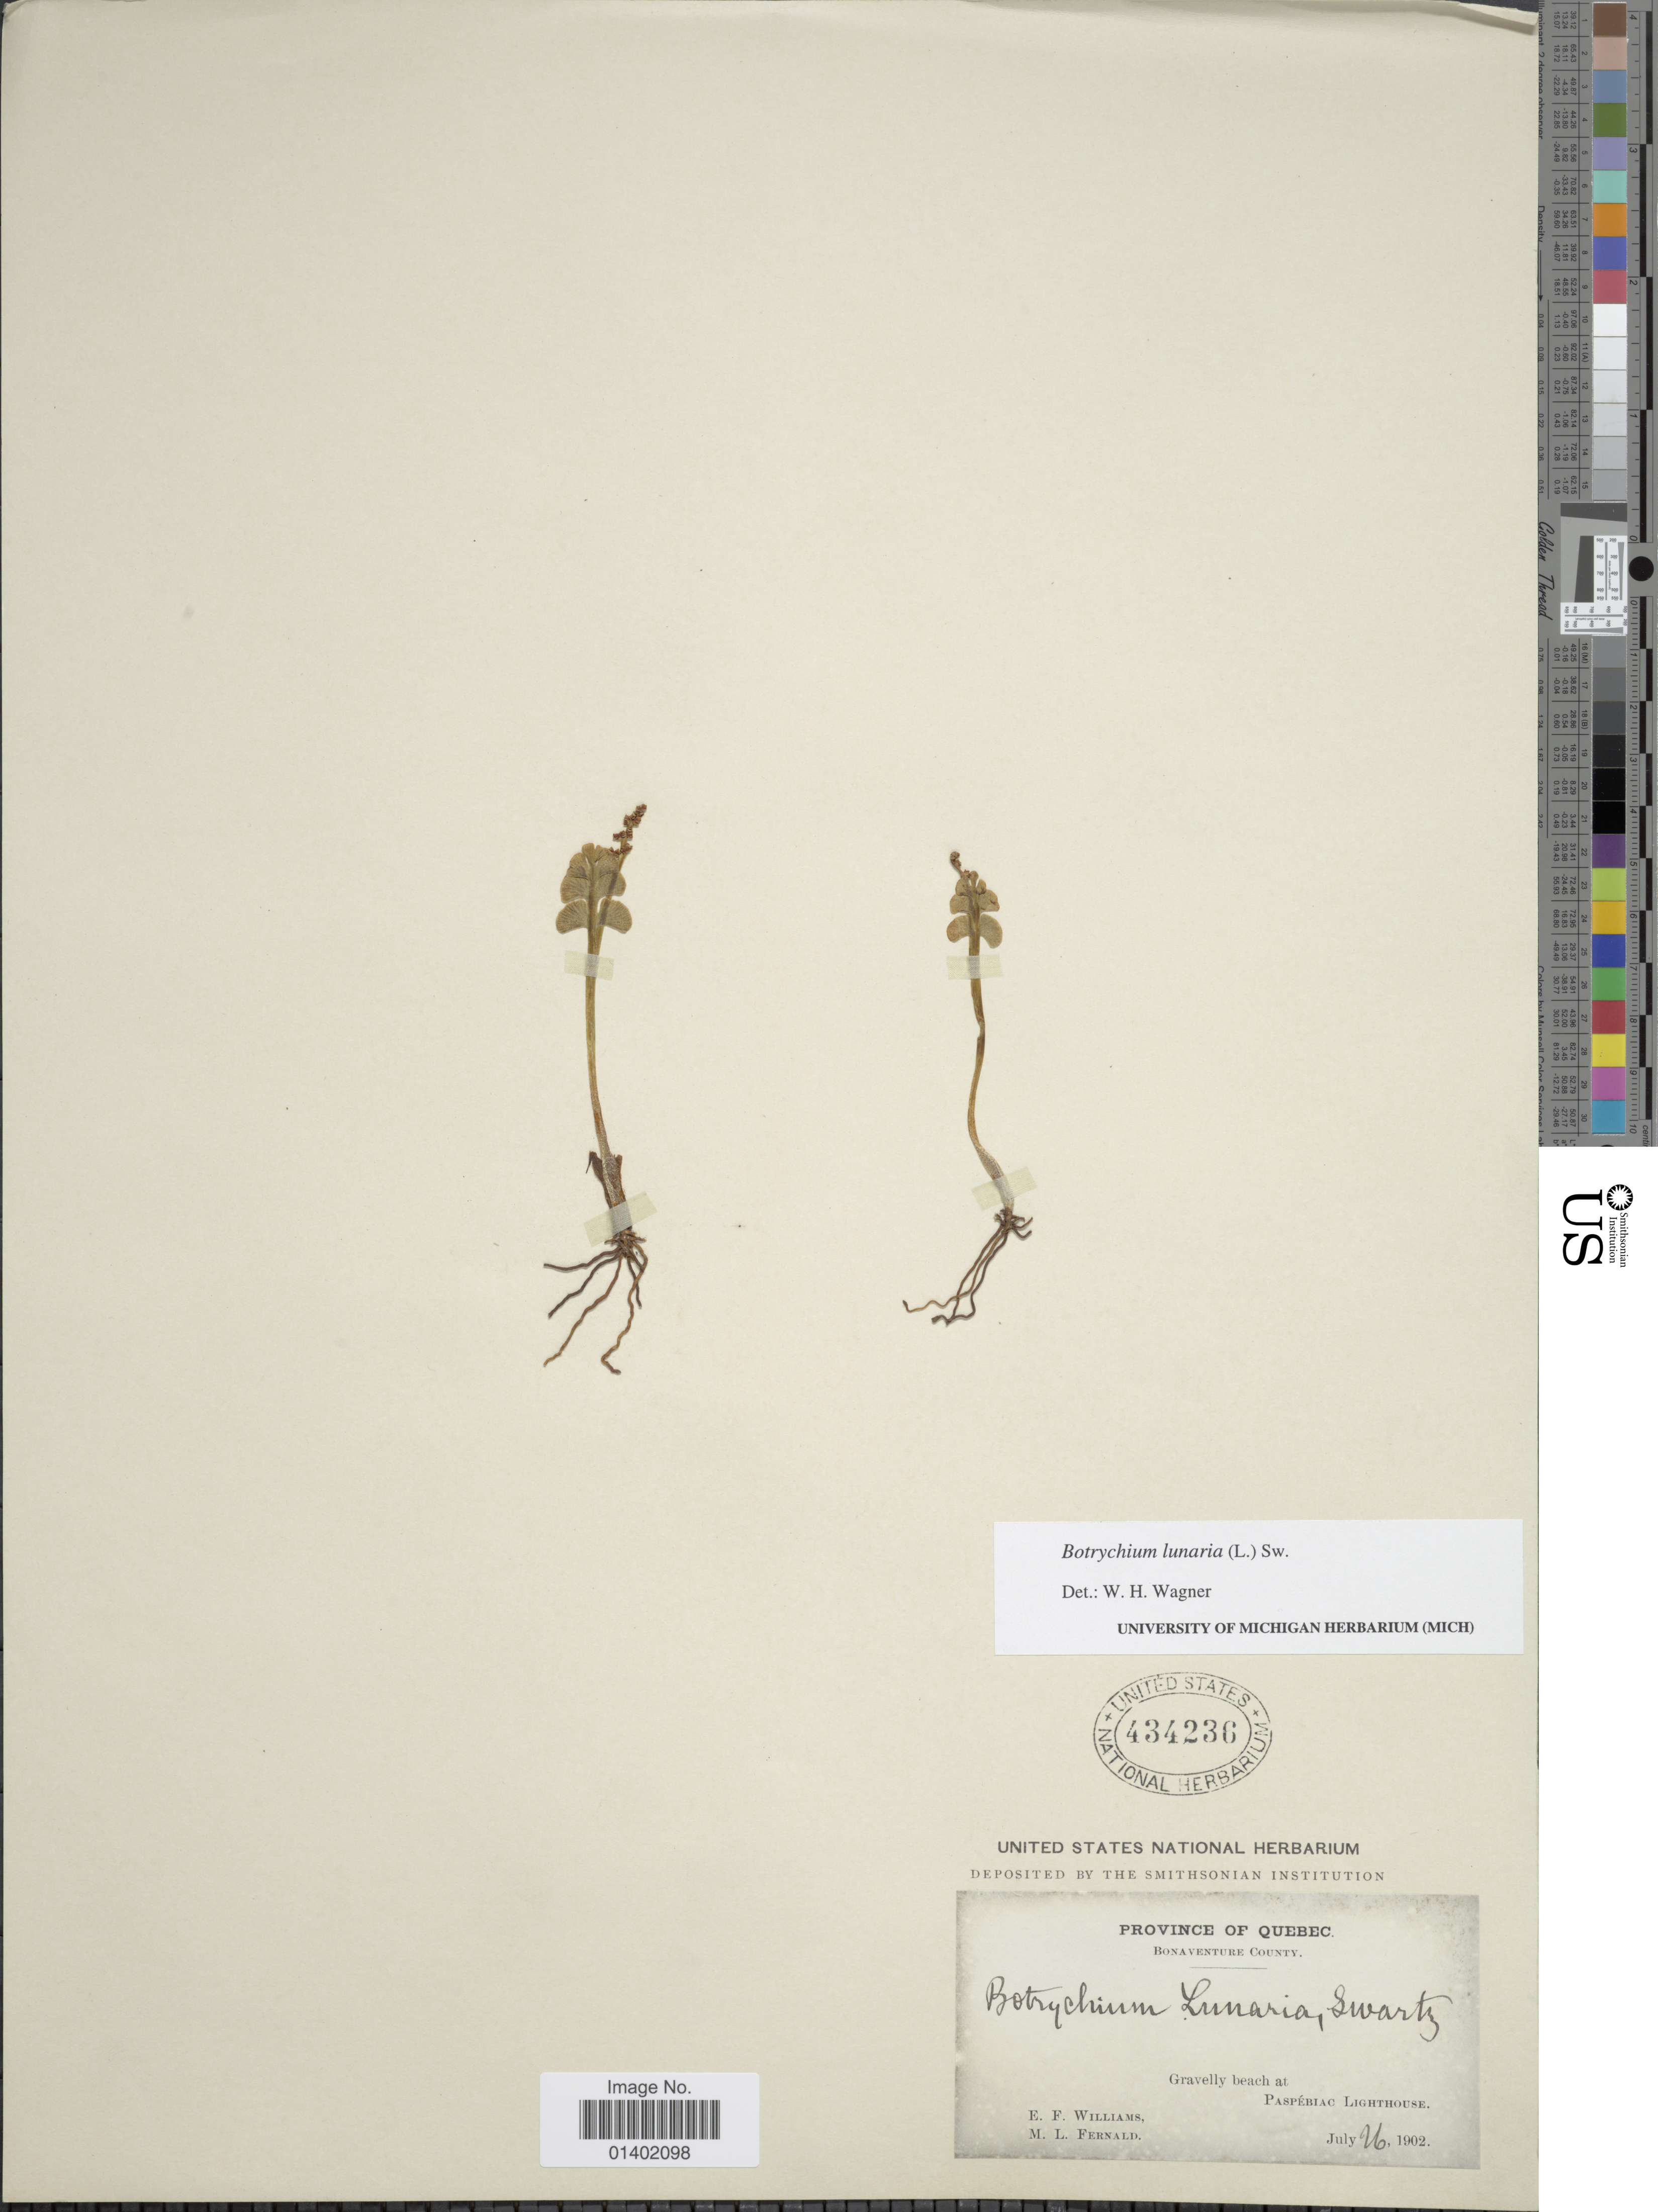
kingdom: Plantae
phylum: Tracheophyta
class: Polypodiopsida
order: Ophioglossales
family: Ophioglossaceae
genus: Botrychium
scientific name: Botrychium lunaria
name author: (L.) Sw.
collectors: E. Williams & M. L. Fernald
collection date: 1902-07-26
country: Canada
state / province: Quebec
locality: Bonaventure County, Gravelly beach at Pasbeblac Lighthouse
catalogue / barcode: US 434236